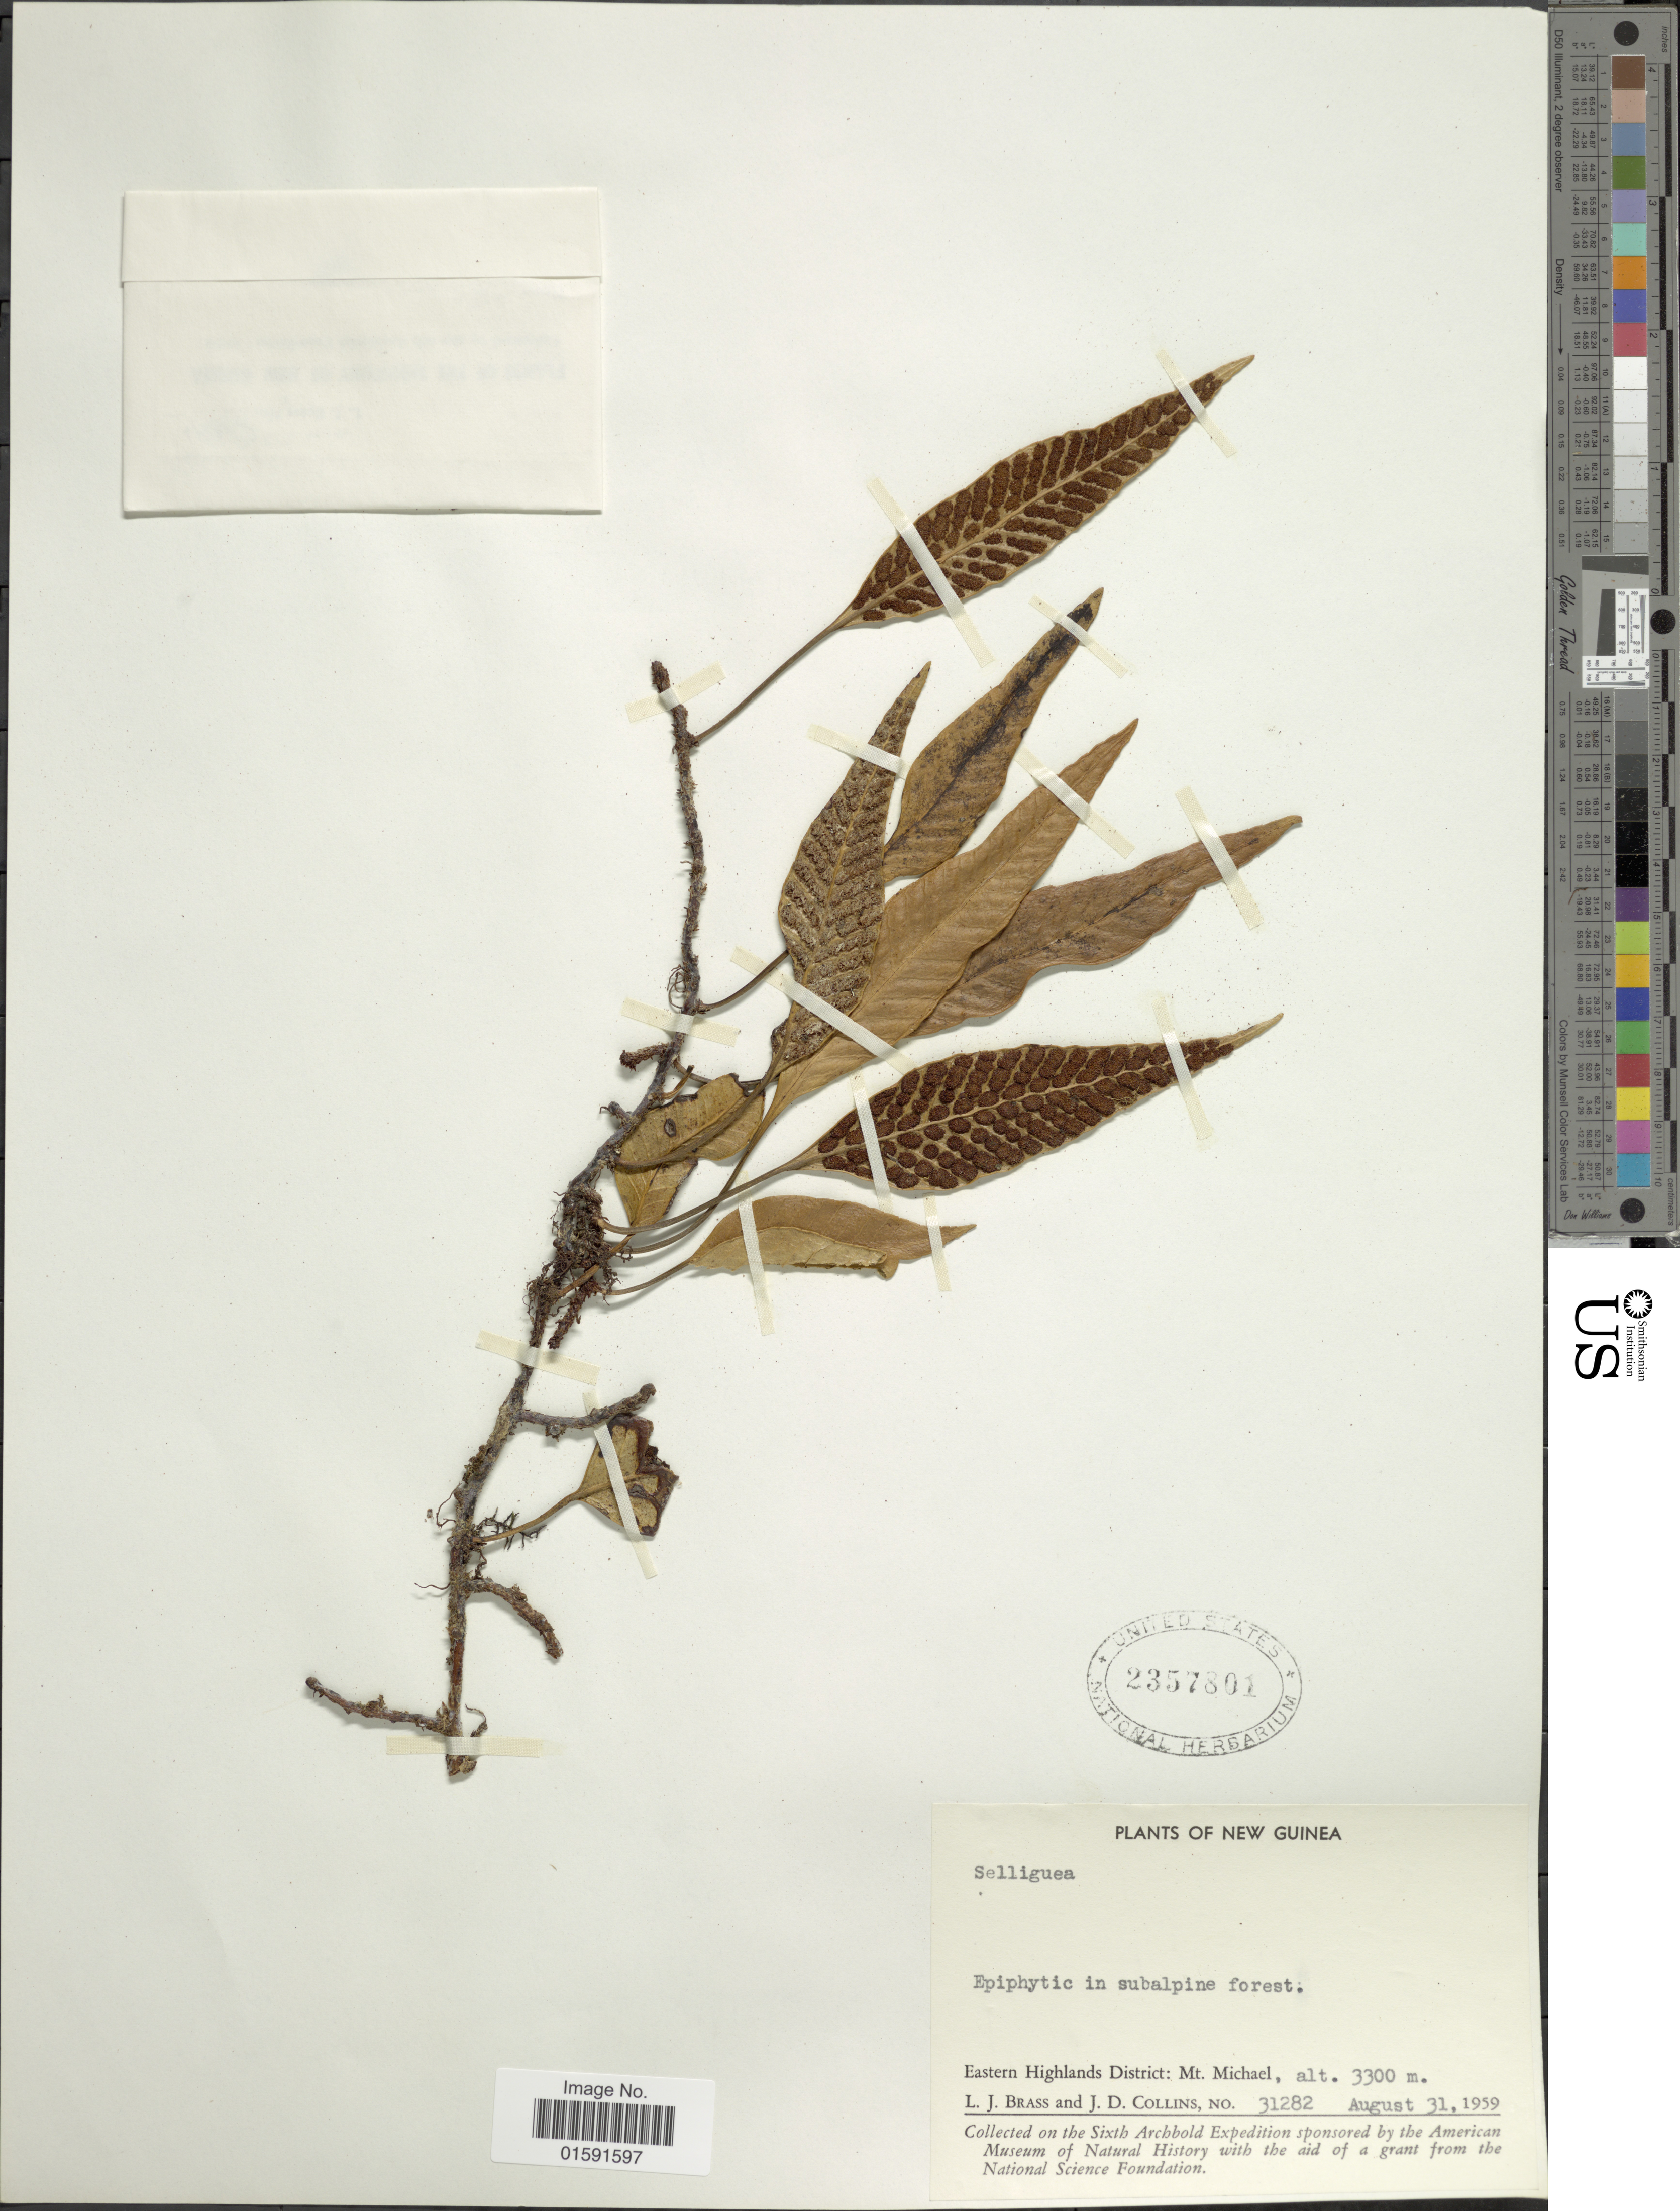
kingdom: Plantae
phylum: Tracheophyta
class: Polypodiopsida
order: Polypodiales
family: Polypodiaceae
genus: Selliguea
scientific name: Selliguea albicaula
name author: (Copel.) M. Kato & M.G. Price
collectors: L. J. Brass & J. Collins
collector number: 31282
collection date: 1959-08-31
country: Papua New Guinea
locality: Eastern Highlands District: Mt, Michael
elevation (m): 3300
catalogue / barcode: US 2357801